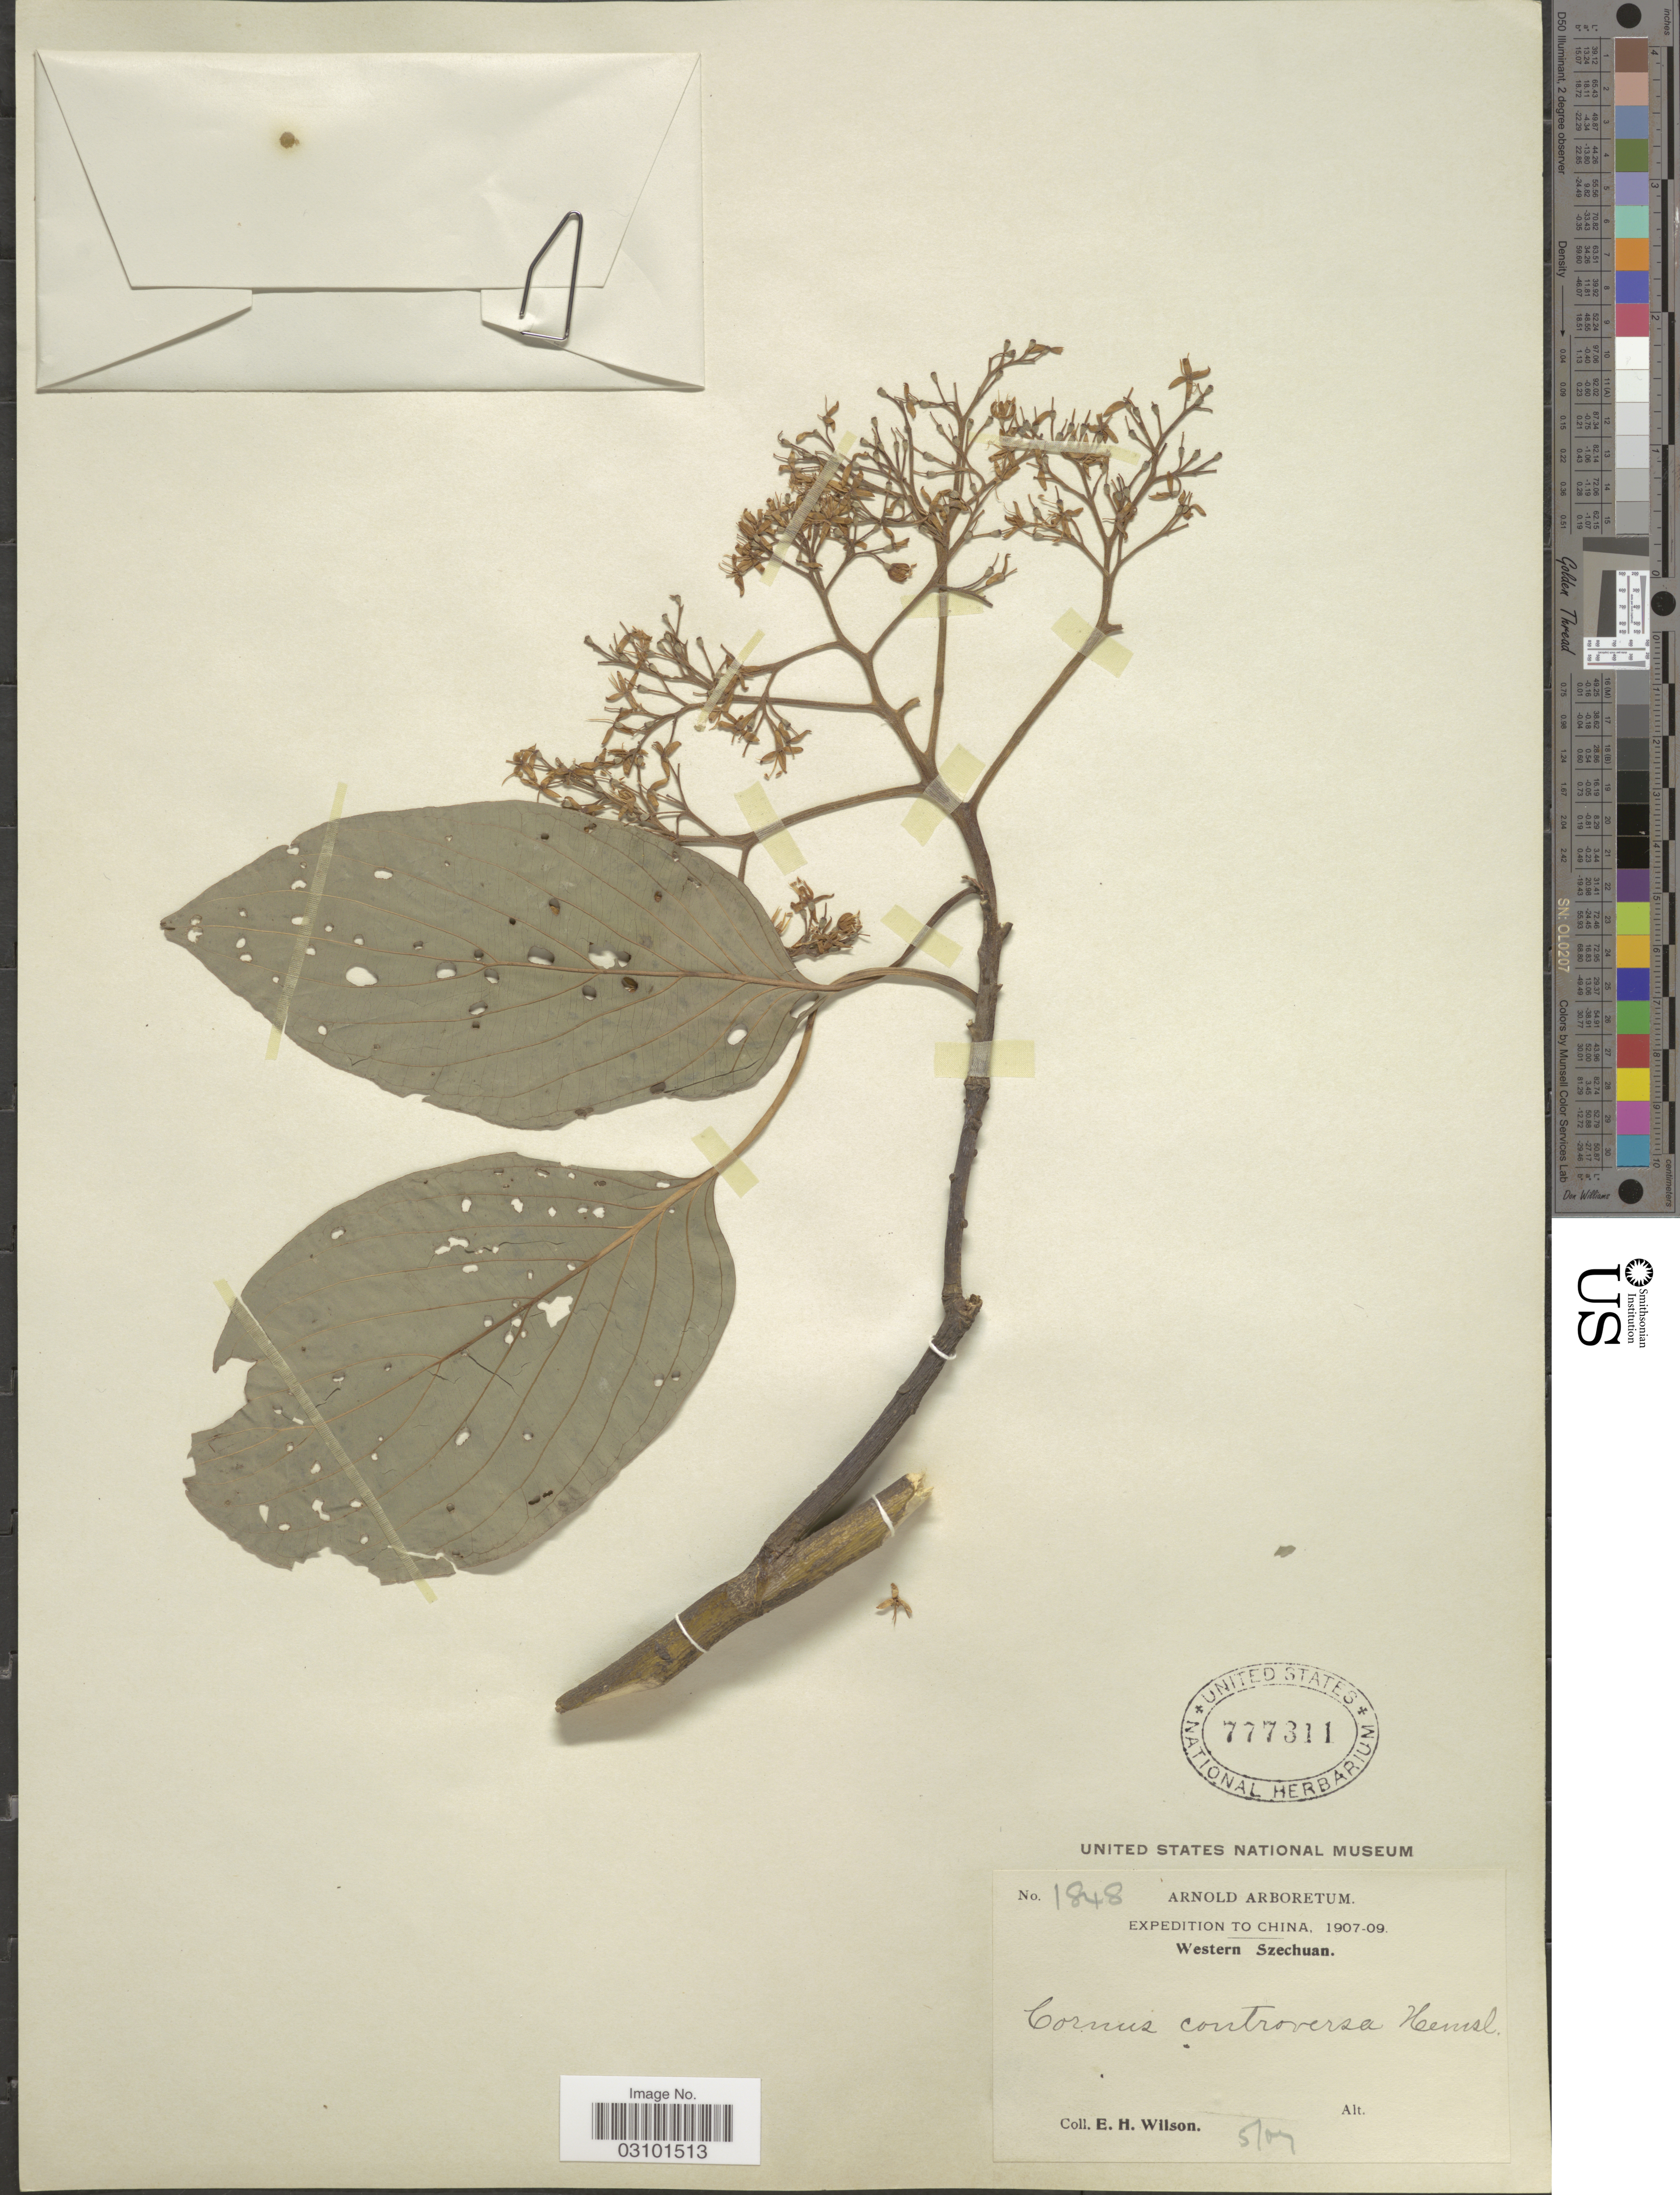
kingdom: Plantae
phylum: Tracheophyta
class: Magnoliopsida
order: Cornales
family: Cornaceae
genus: Cornus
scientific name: Cornus controversa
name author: Hemsl.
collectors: E. Wilson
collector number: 1848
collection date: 1907-05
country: China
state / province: Sichuan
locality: Western Szechuan.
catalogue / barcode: US 777311